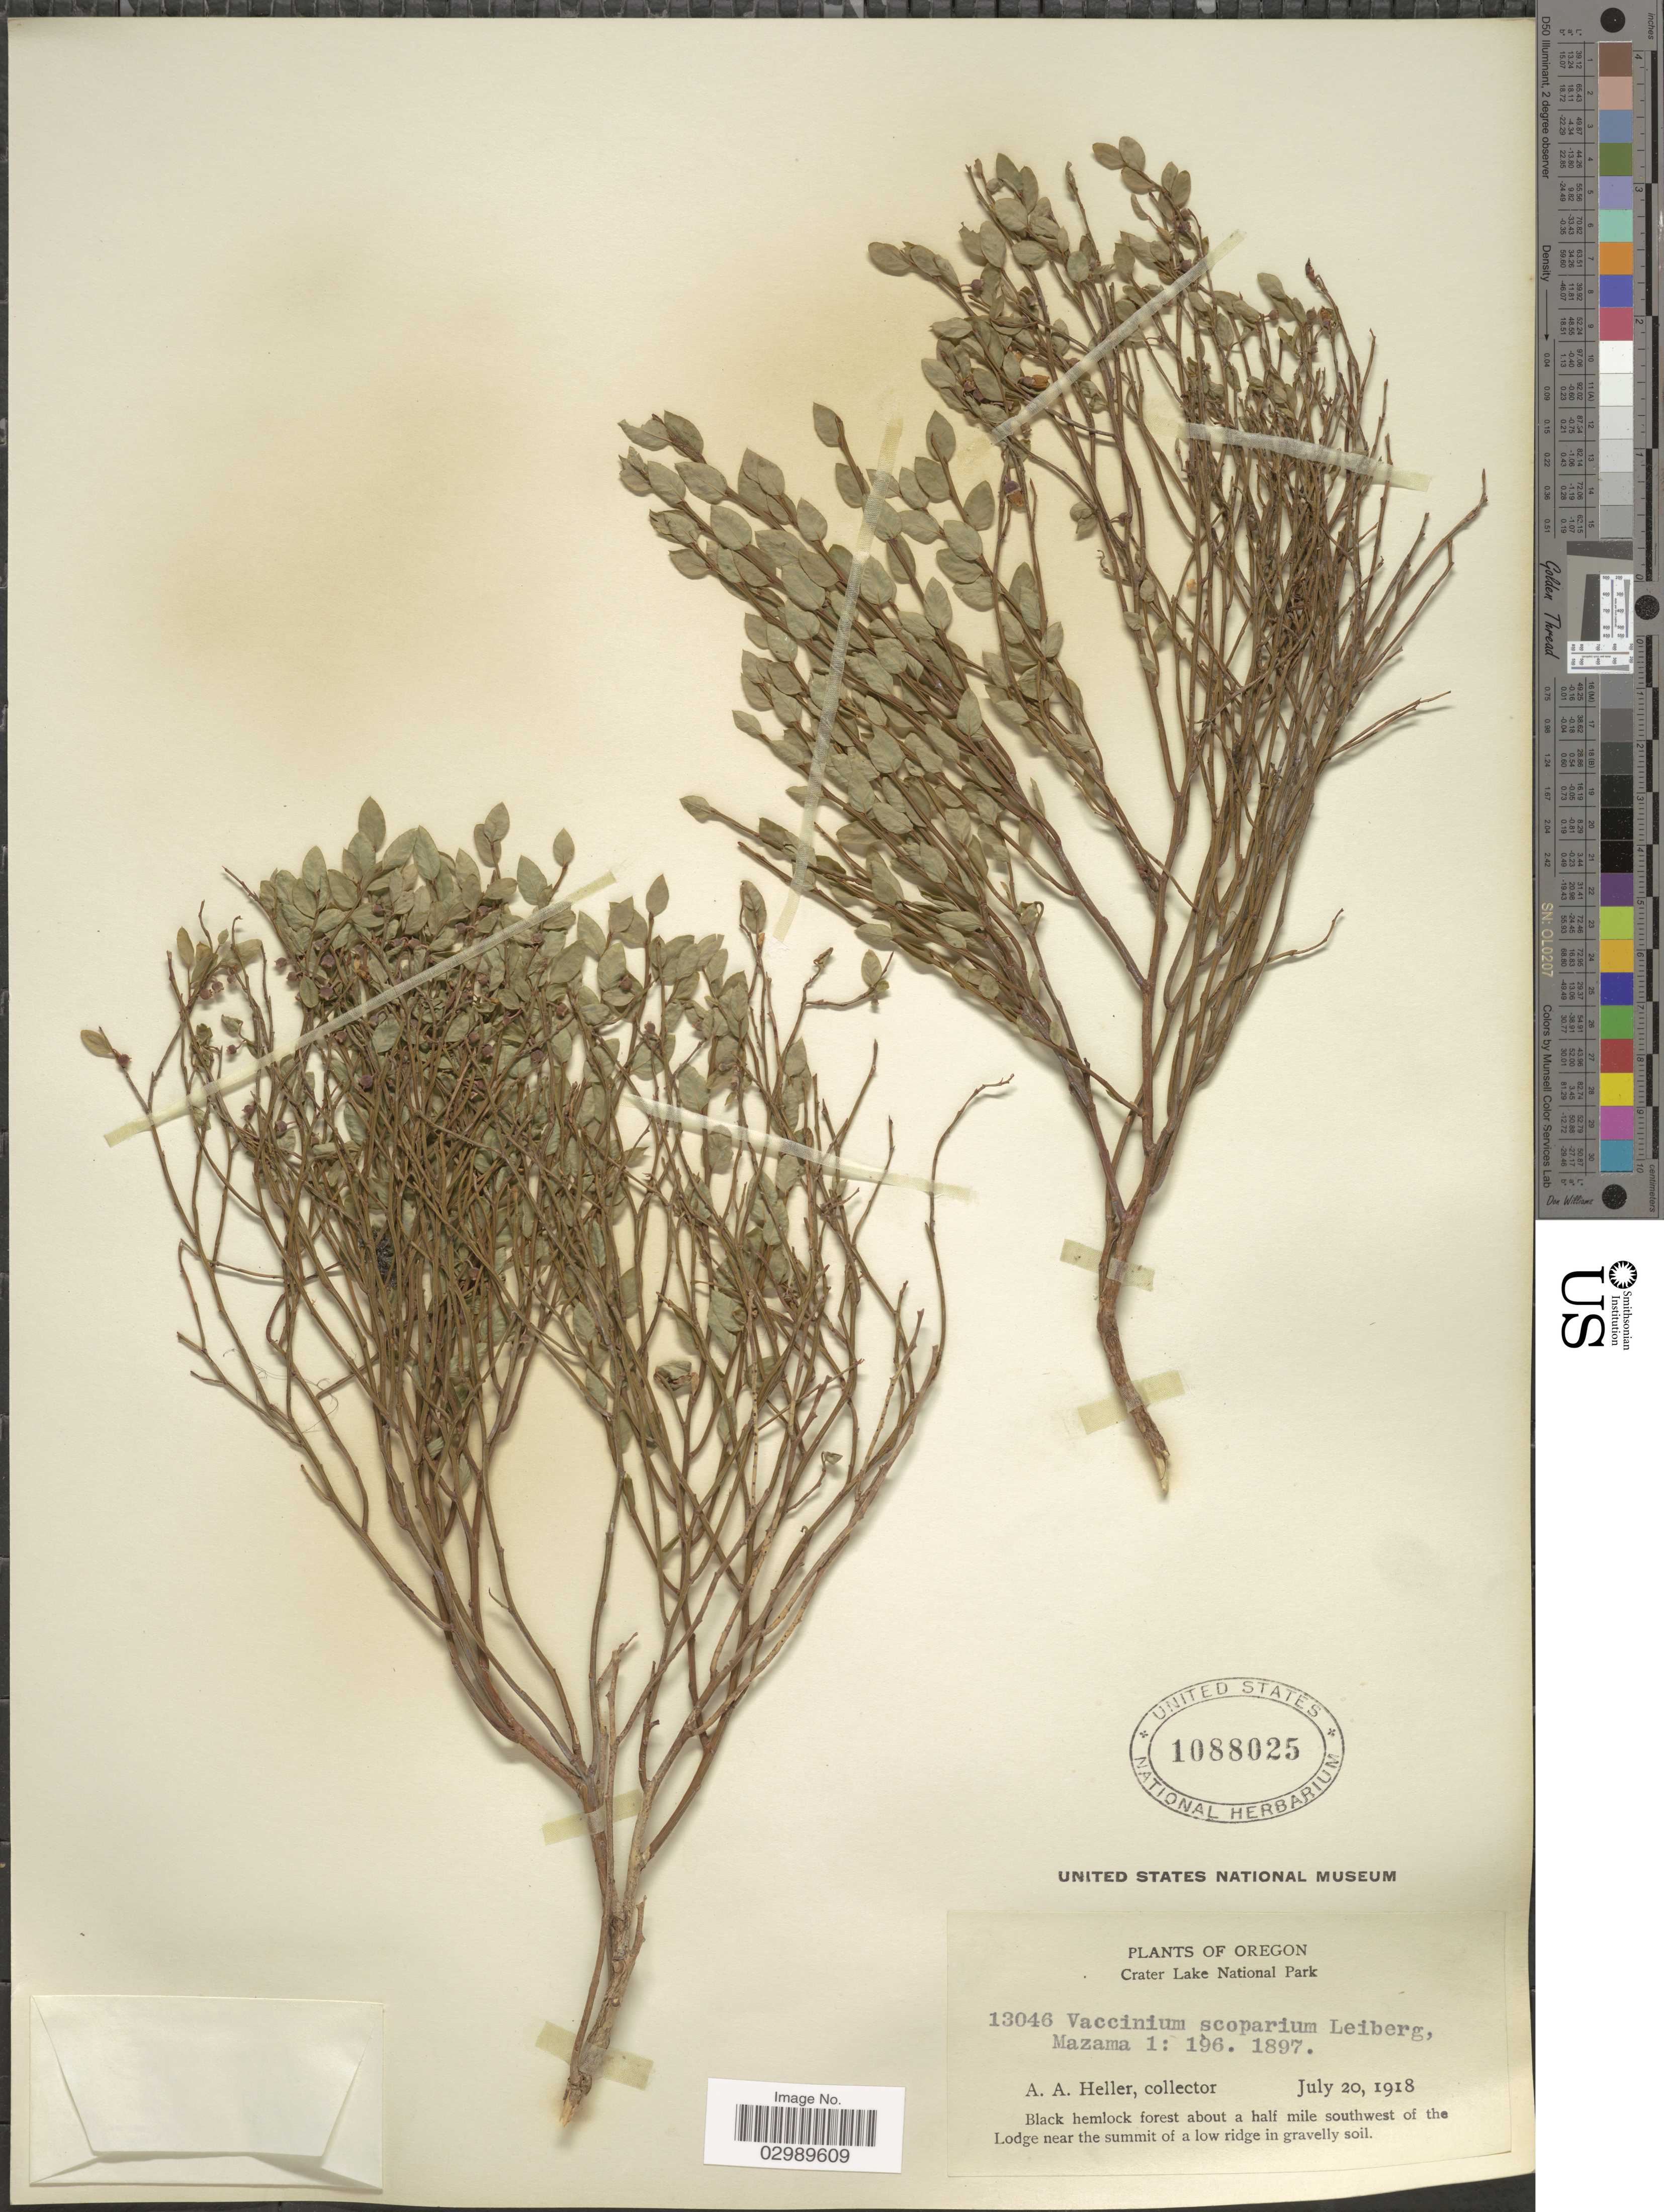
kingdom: Plantae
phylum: Tracheophyta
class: Magnoliopsida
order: Ericales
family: Ericaceae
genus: Vaccinium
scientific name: Vaccinium scoparium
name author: Leiberg ex Coville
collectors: A. A. Heller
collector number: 13046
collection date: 1918-07-20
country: United States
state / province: Oregon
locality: Crater Lake National Park, Black hemlock forest about a half mile southwest of the Lodge near the summit of a low ridge in gravelly soil.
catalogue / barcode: US 1088025